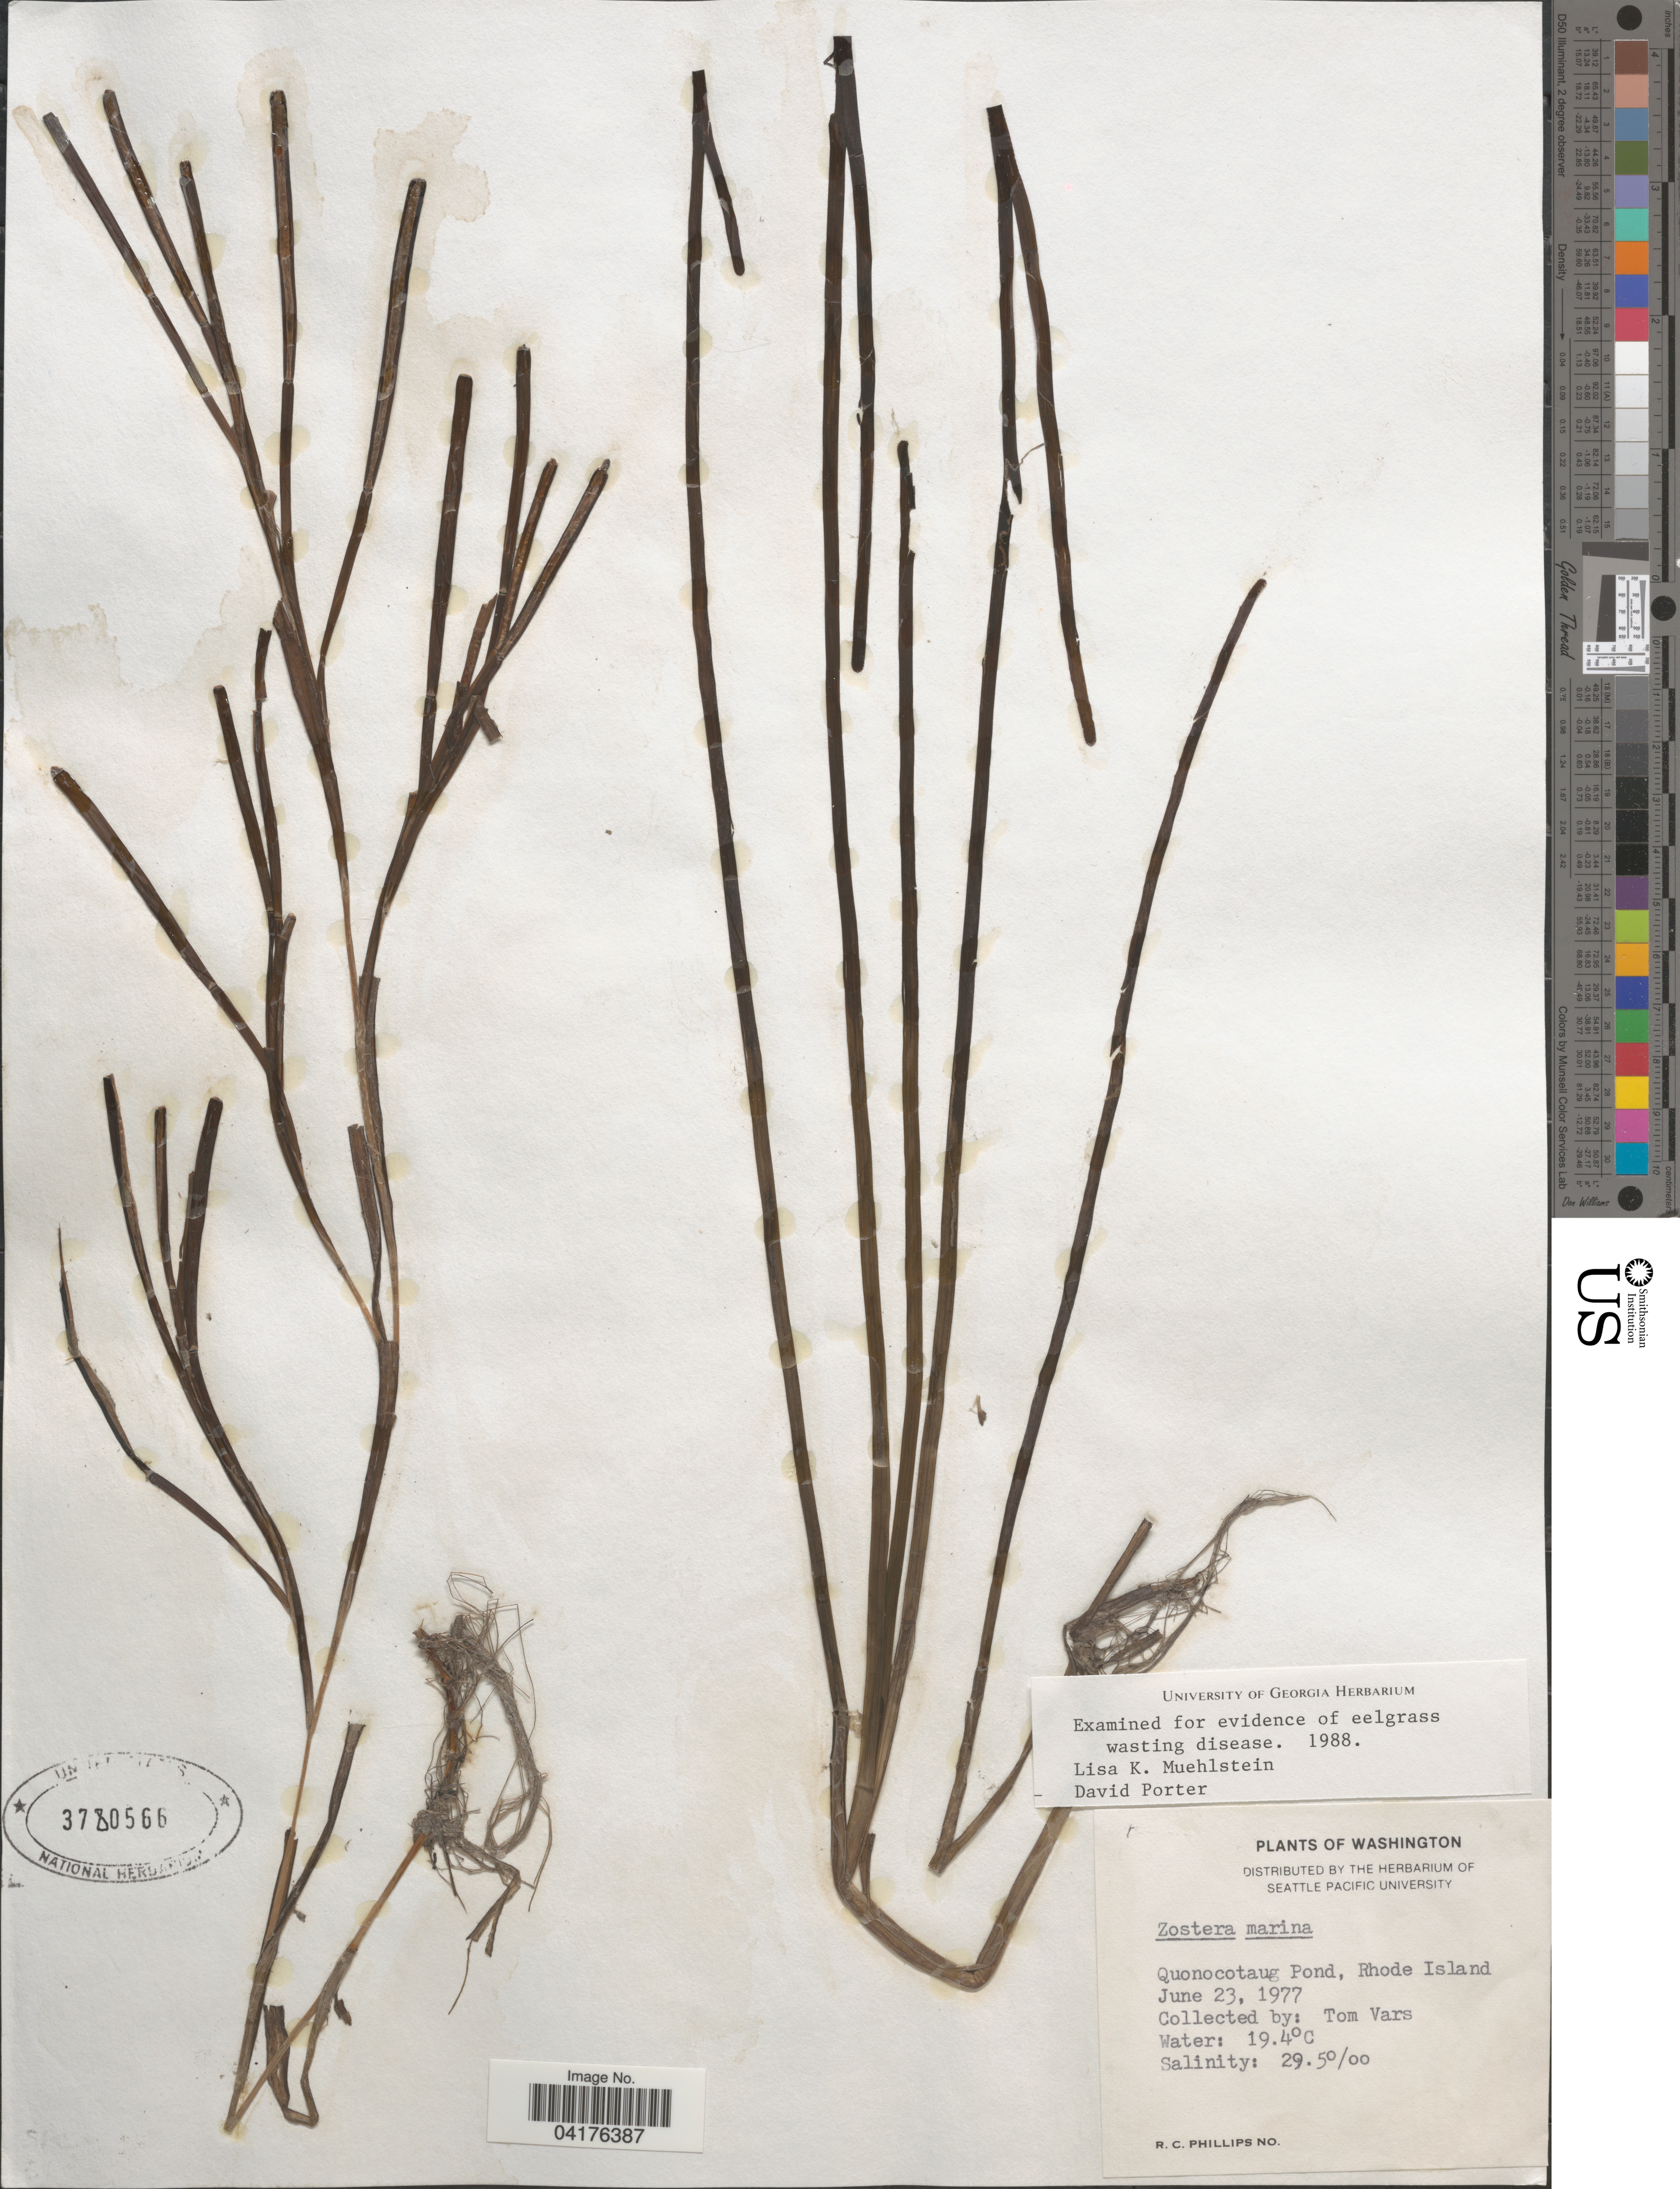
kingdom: Plantae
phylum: Tracheophyta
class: Liliopsida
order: Alismatales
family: Zosteraceae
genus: Zostera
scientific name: Zostera marina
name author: L.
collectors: T. Vars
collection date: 1977-06-23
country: United States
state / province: Rhode Island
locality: Quonocotaug Pond.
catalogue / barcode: US 3780566